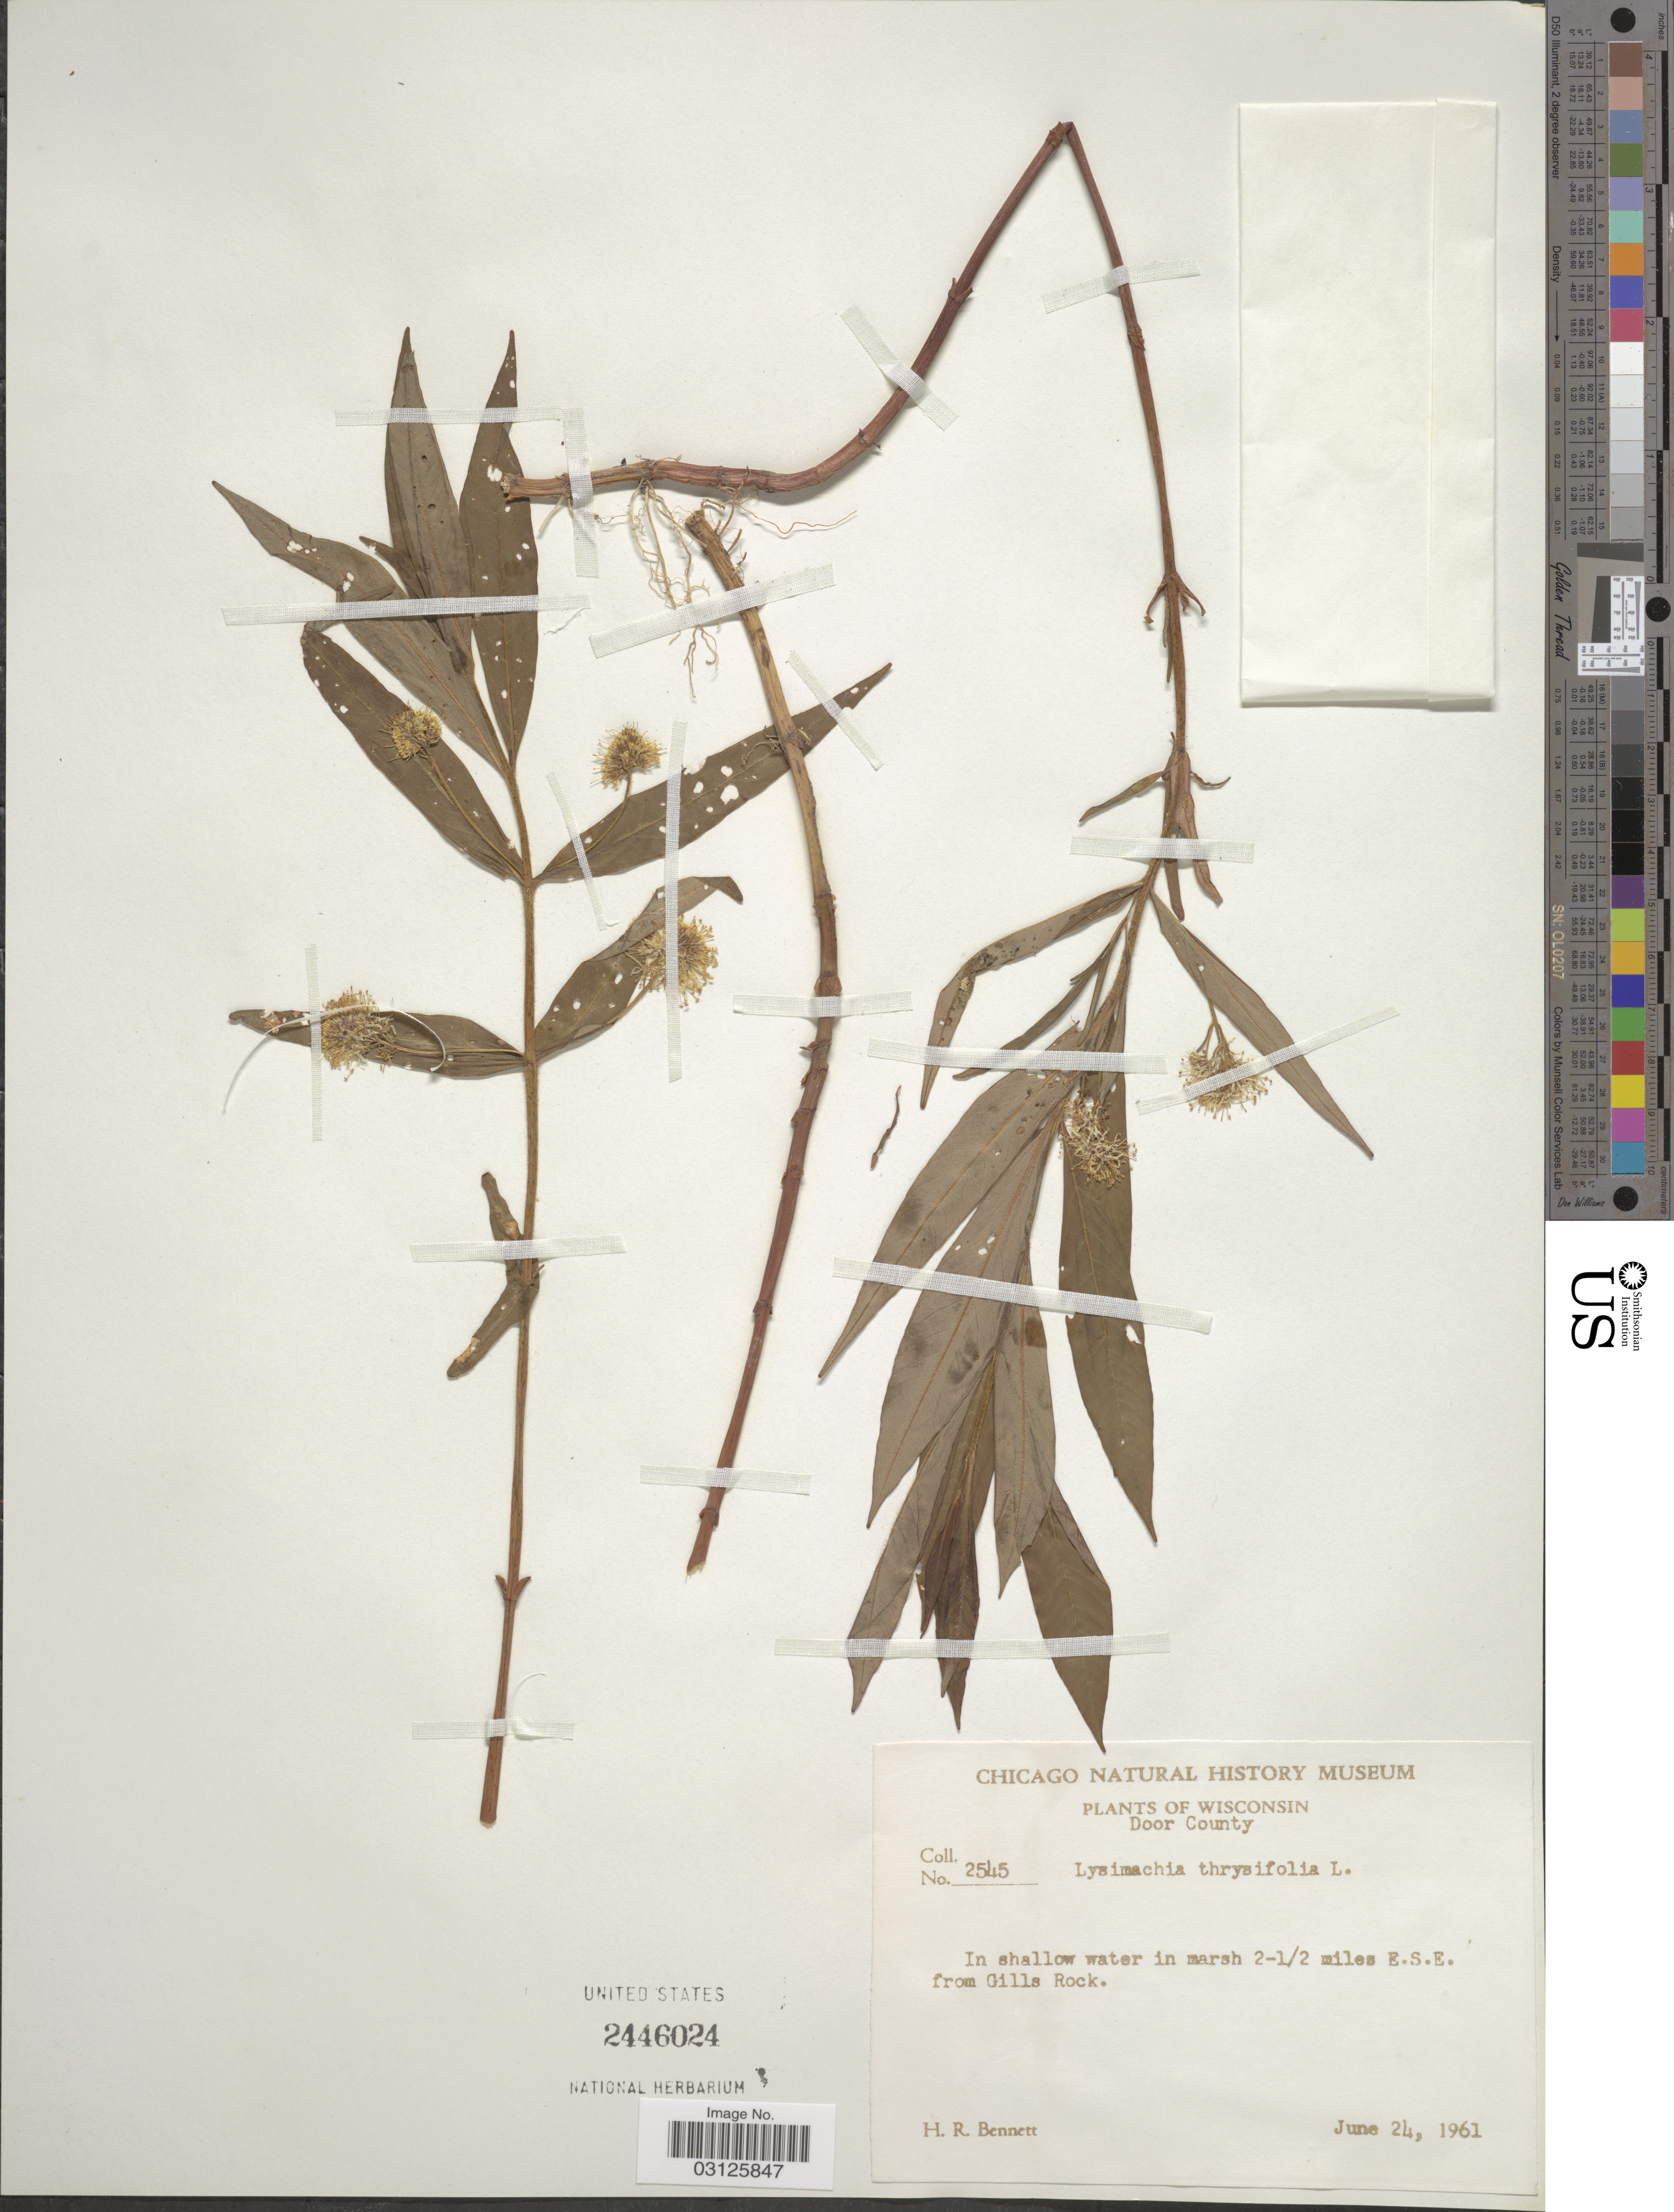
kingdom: Plantae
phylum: Tracheophyta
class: Magnoliopsida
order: Ericales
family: Primulaceae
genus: Lysimachia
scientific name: Lysimachia thyrsiflora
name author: L.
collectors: H. R. Bennett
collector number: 2545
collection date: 1961-06-24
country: United States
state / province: Wisconsin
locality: Door County. In shallow water in marsh 2-1/2 miles E.S.E. from Gills Rock.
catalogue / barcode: US 2446024